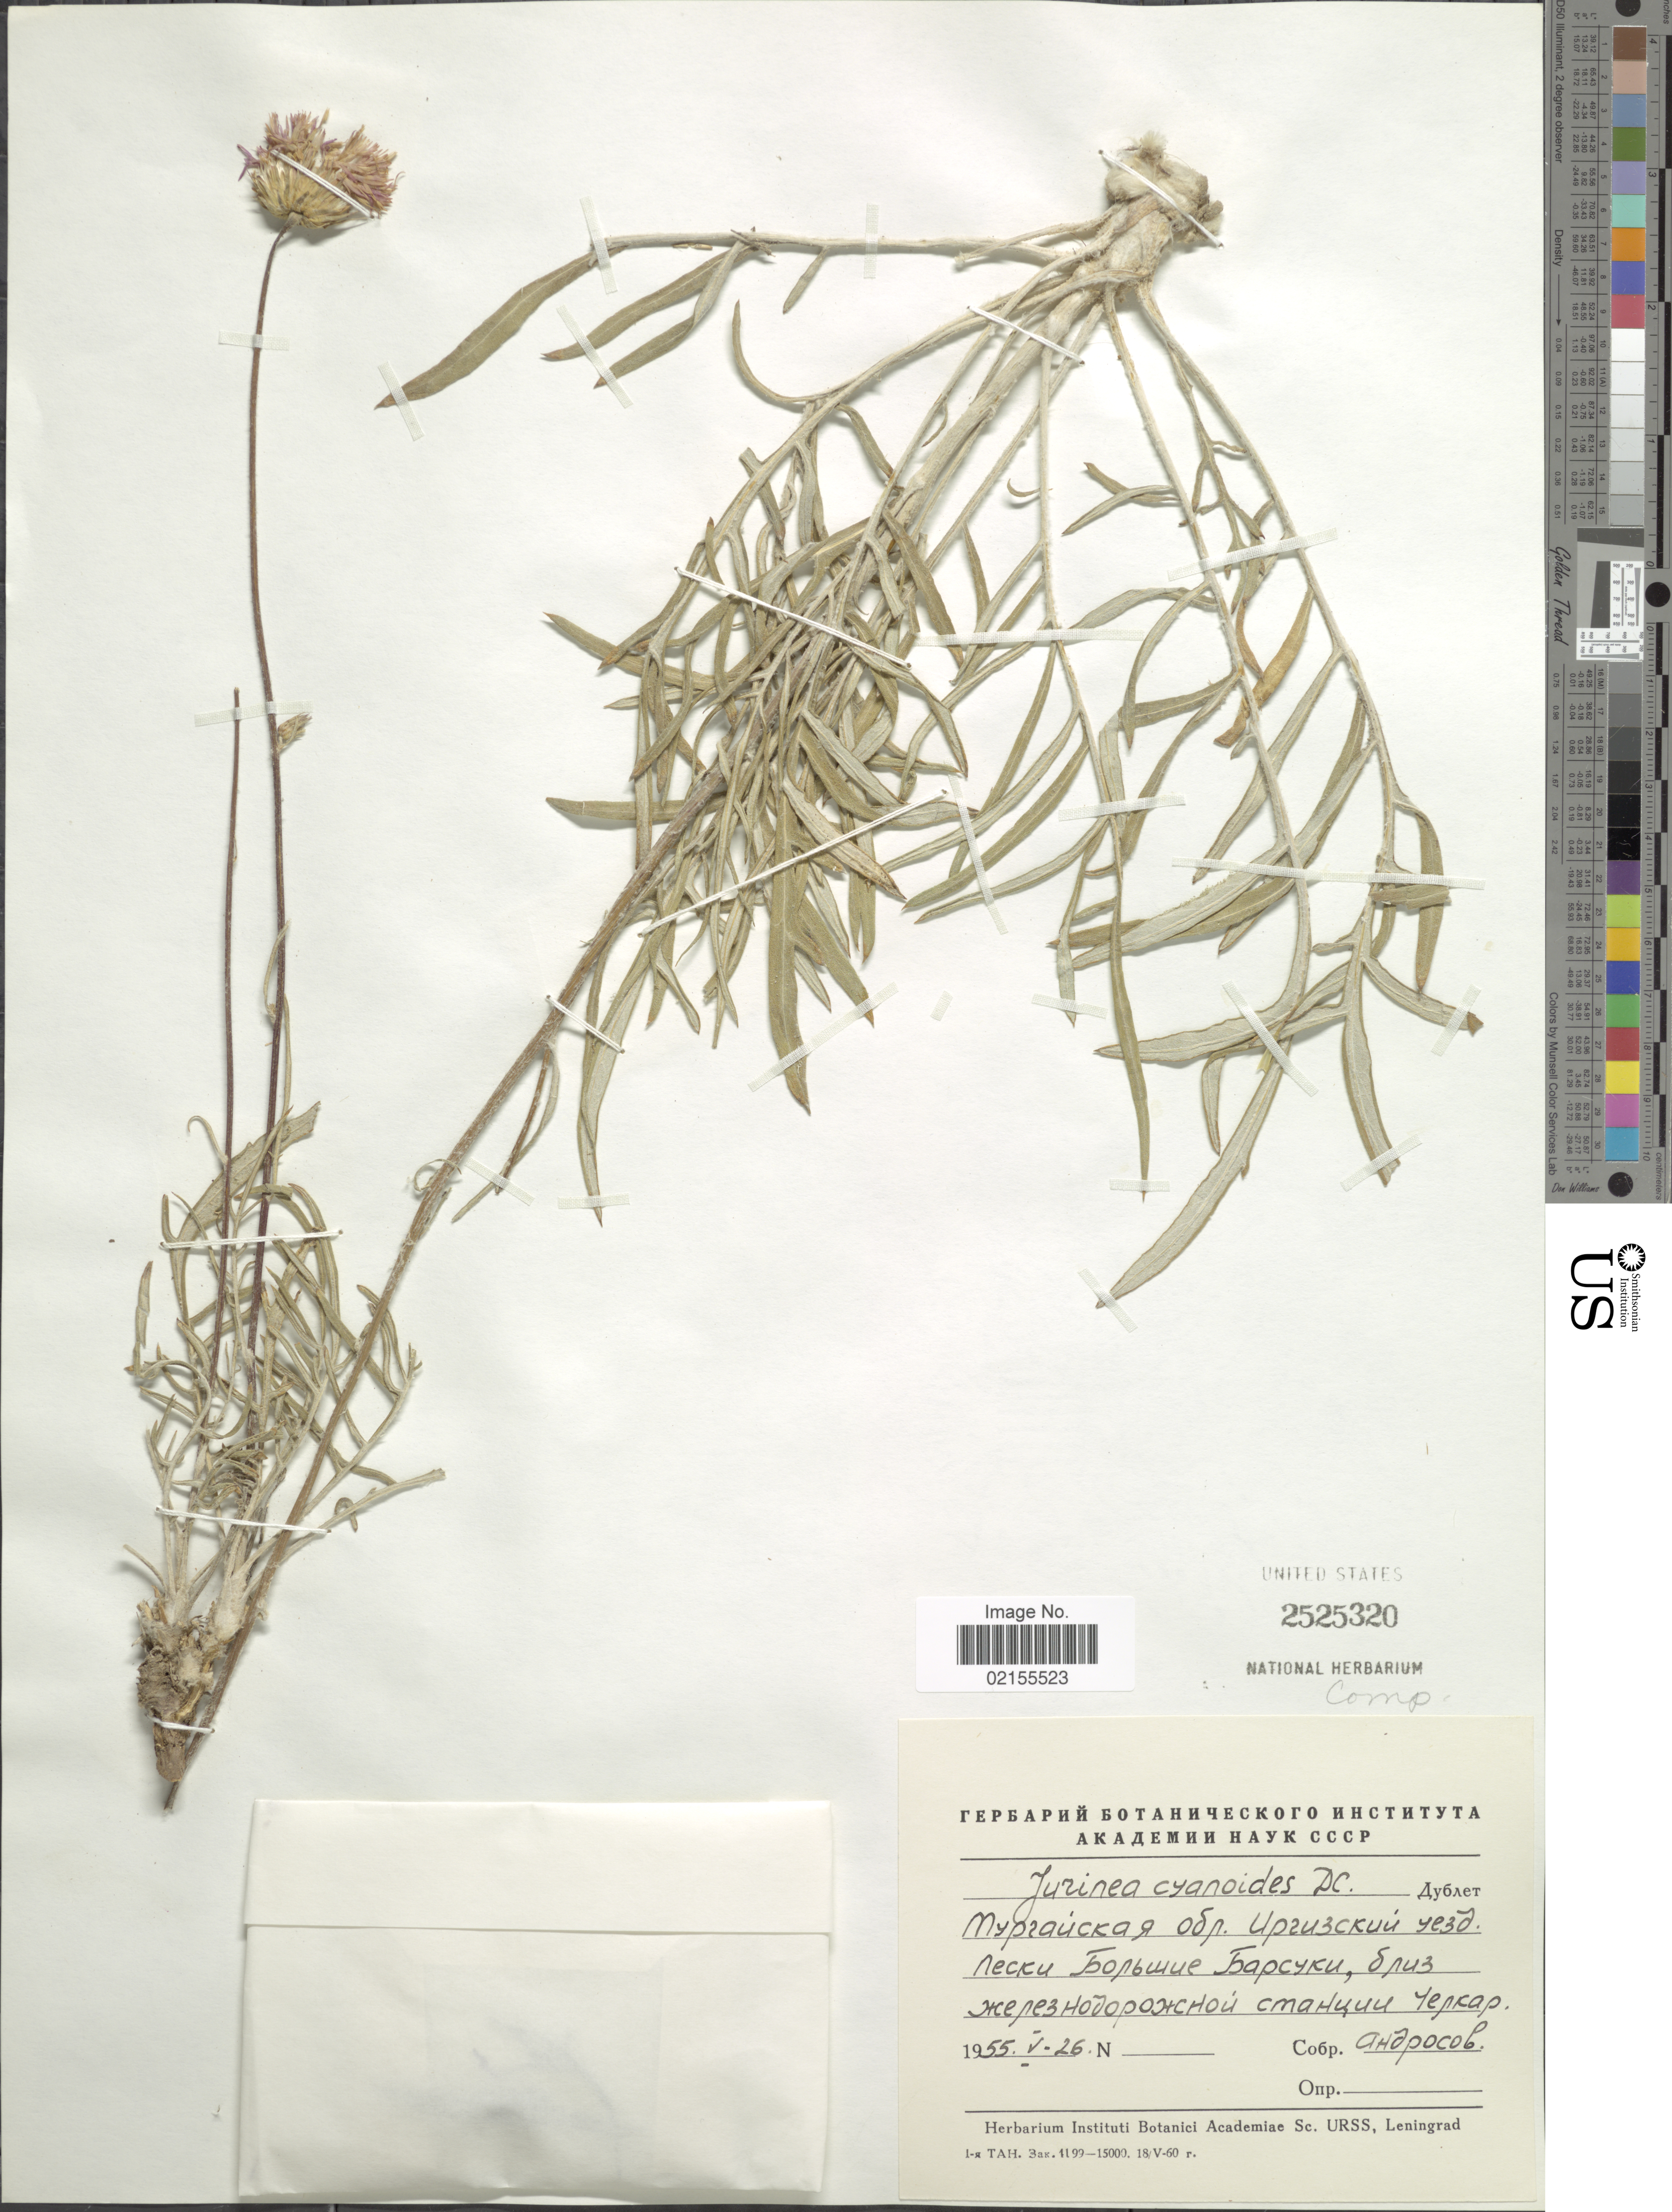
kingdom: Plantae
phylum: Tracheophyta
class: Magnoliopsida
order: Asterales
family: Asteraceae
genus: Jurinea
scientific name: Jurinea cyanoides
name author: (L.) Rchb.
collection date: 1955-05-26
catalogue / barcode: US 2525320